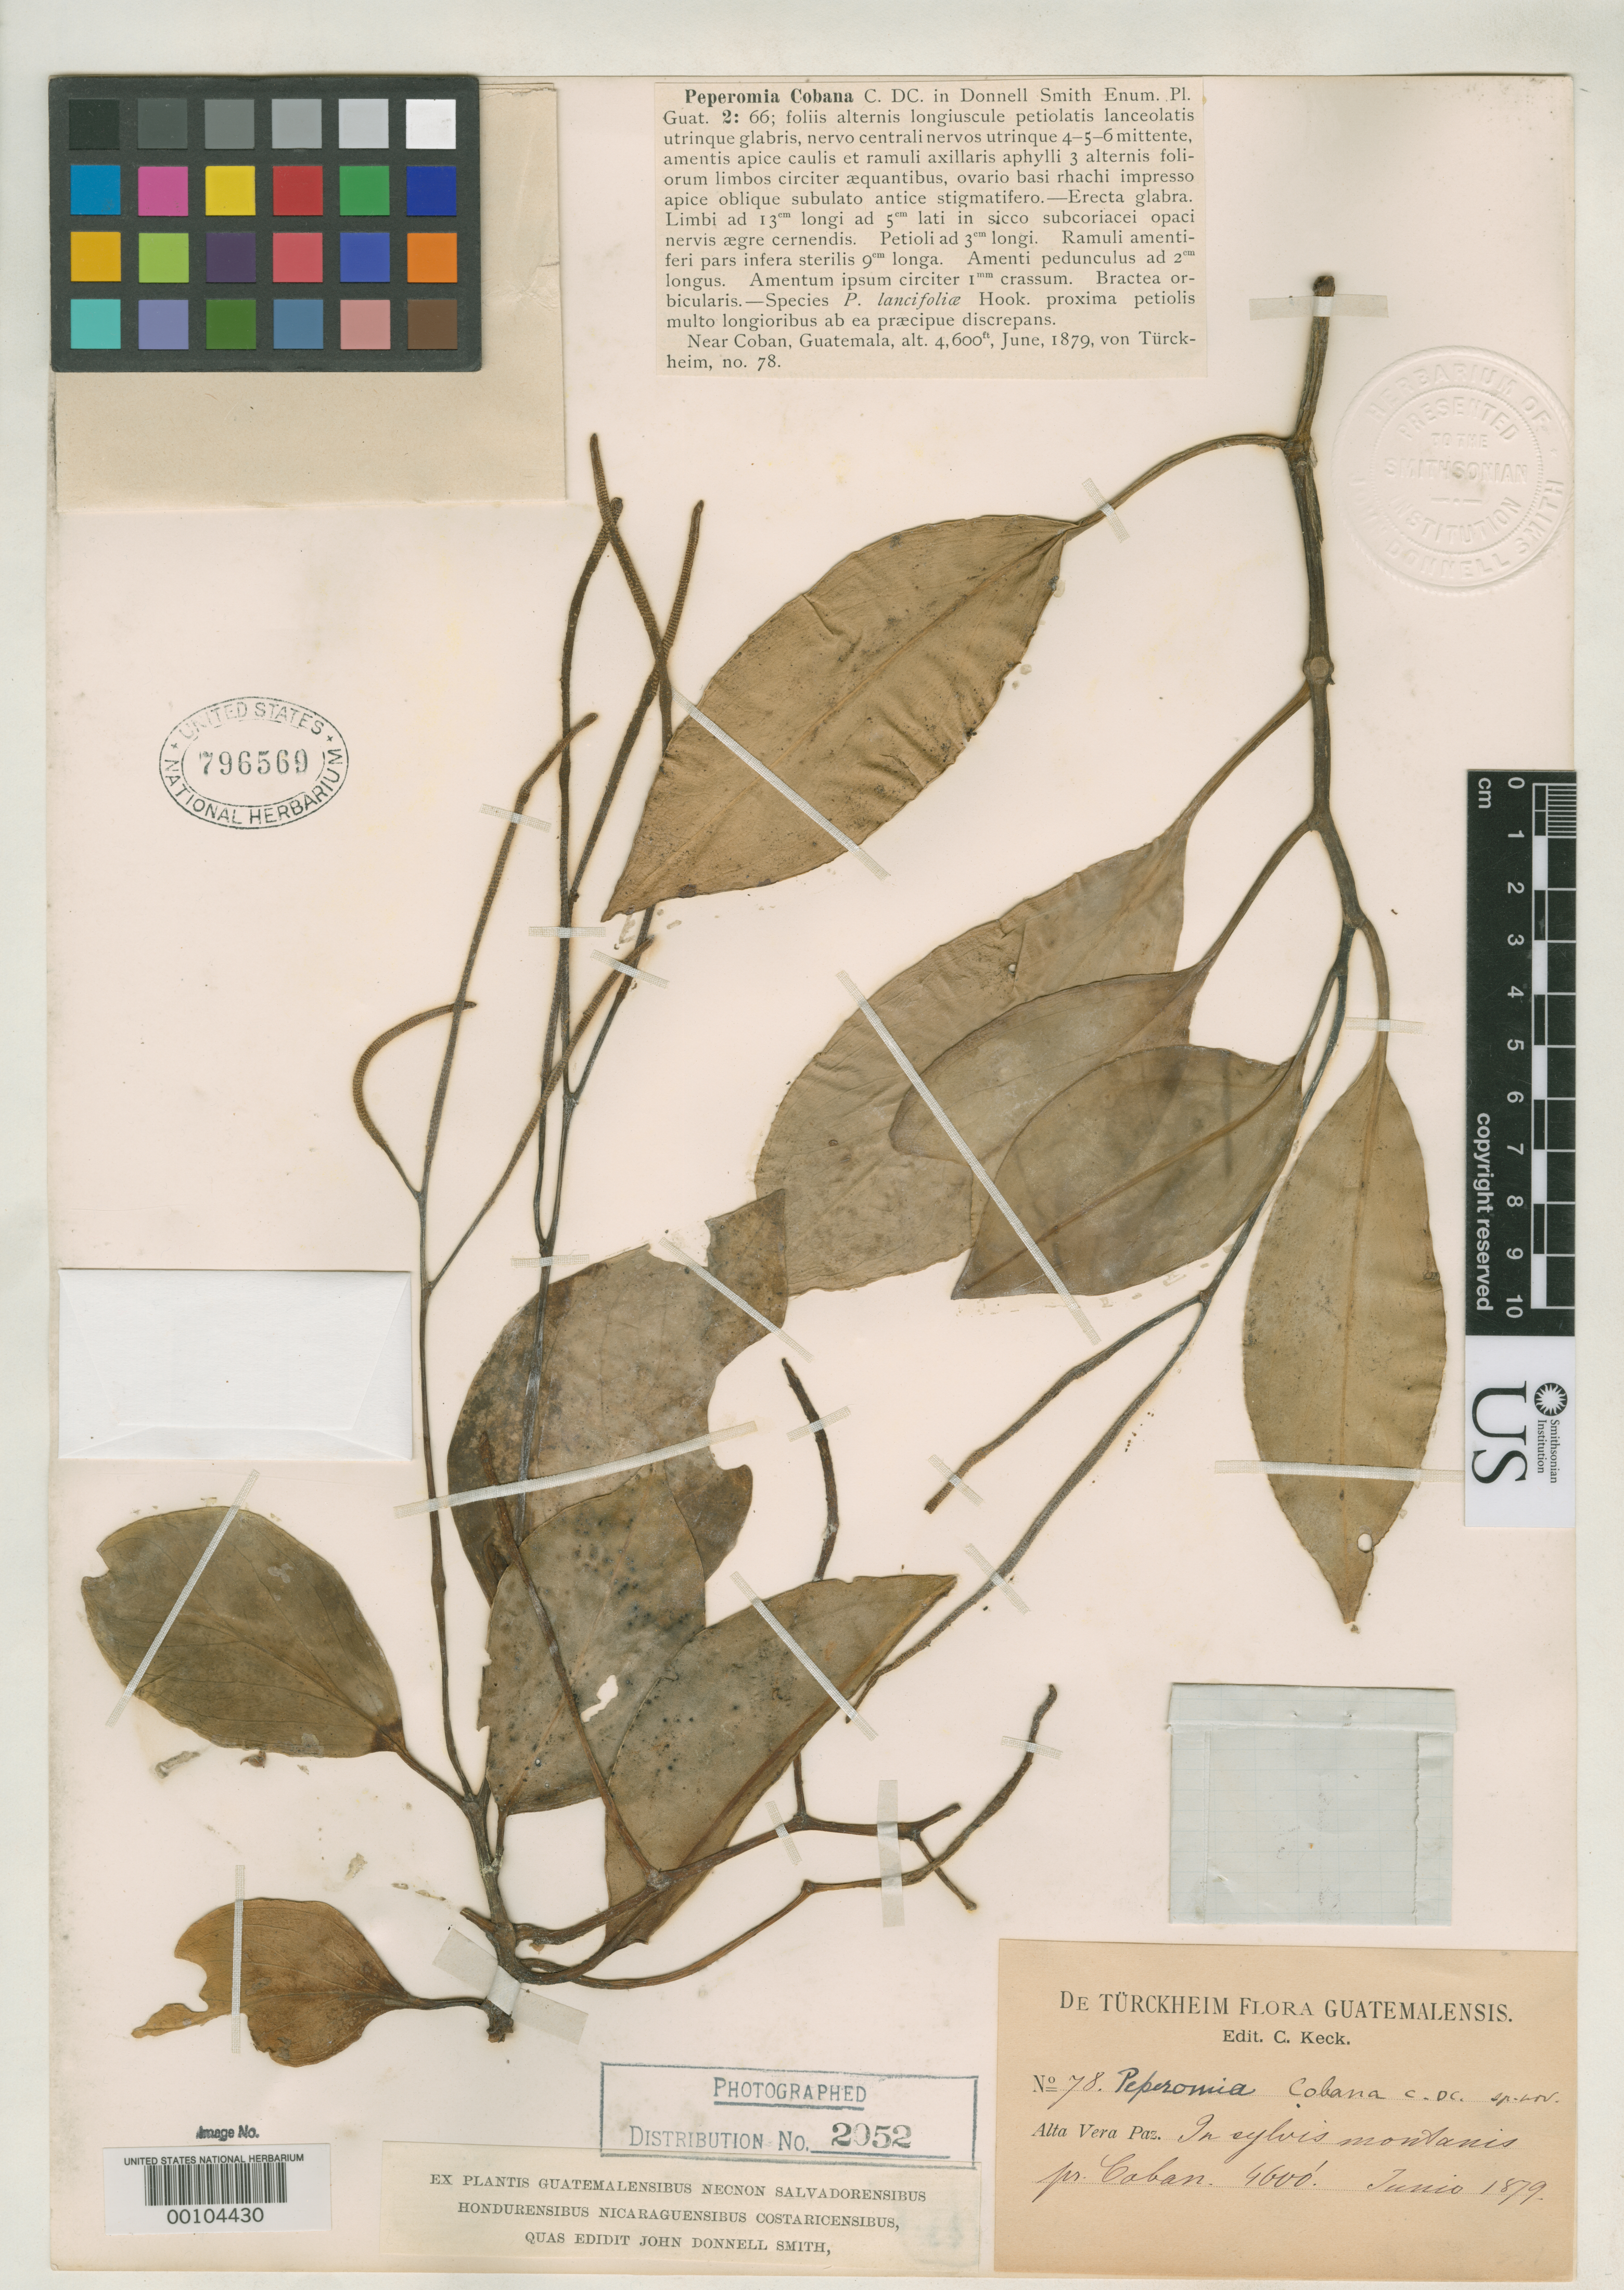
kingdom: Plantae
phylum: Tracheophyta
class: Magnoliopsida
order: Piperales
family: Piperaceae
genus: Peperomia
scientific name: Peperomia cobana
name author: C. DC.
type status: Type Collection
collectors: H. von Türckheim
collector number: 78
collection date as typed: Jun 1879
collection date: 1879-06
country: Guatemala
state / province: Alta Verapaz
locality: Near Cobán; alt. 4600 ft.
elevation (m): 1402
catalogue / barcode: US 796569